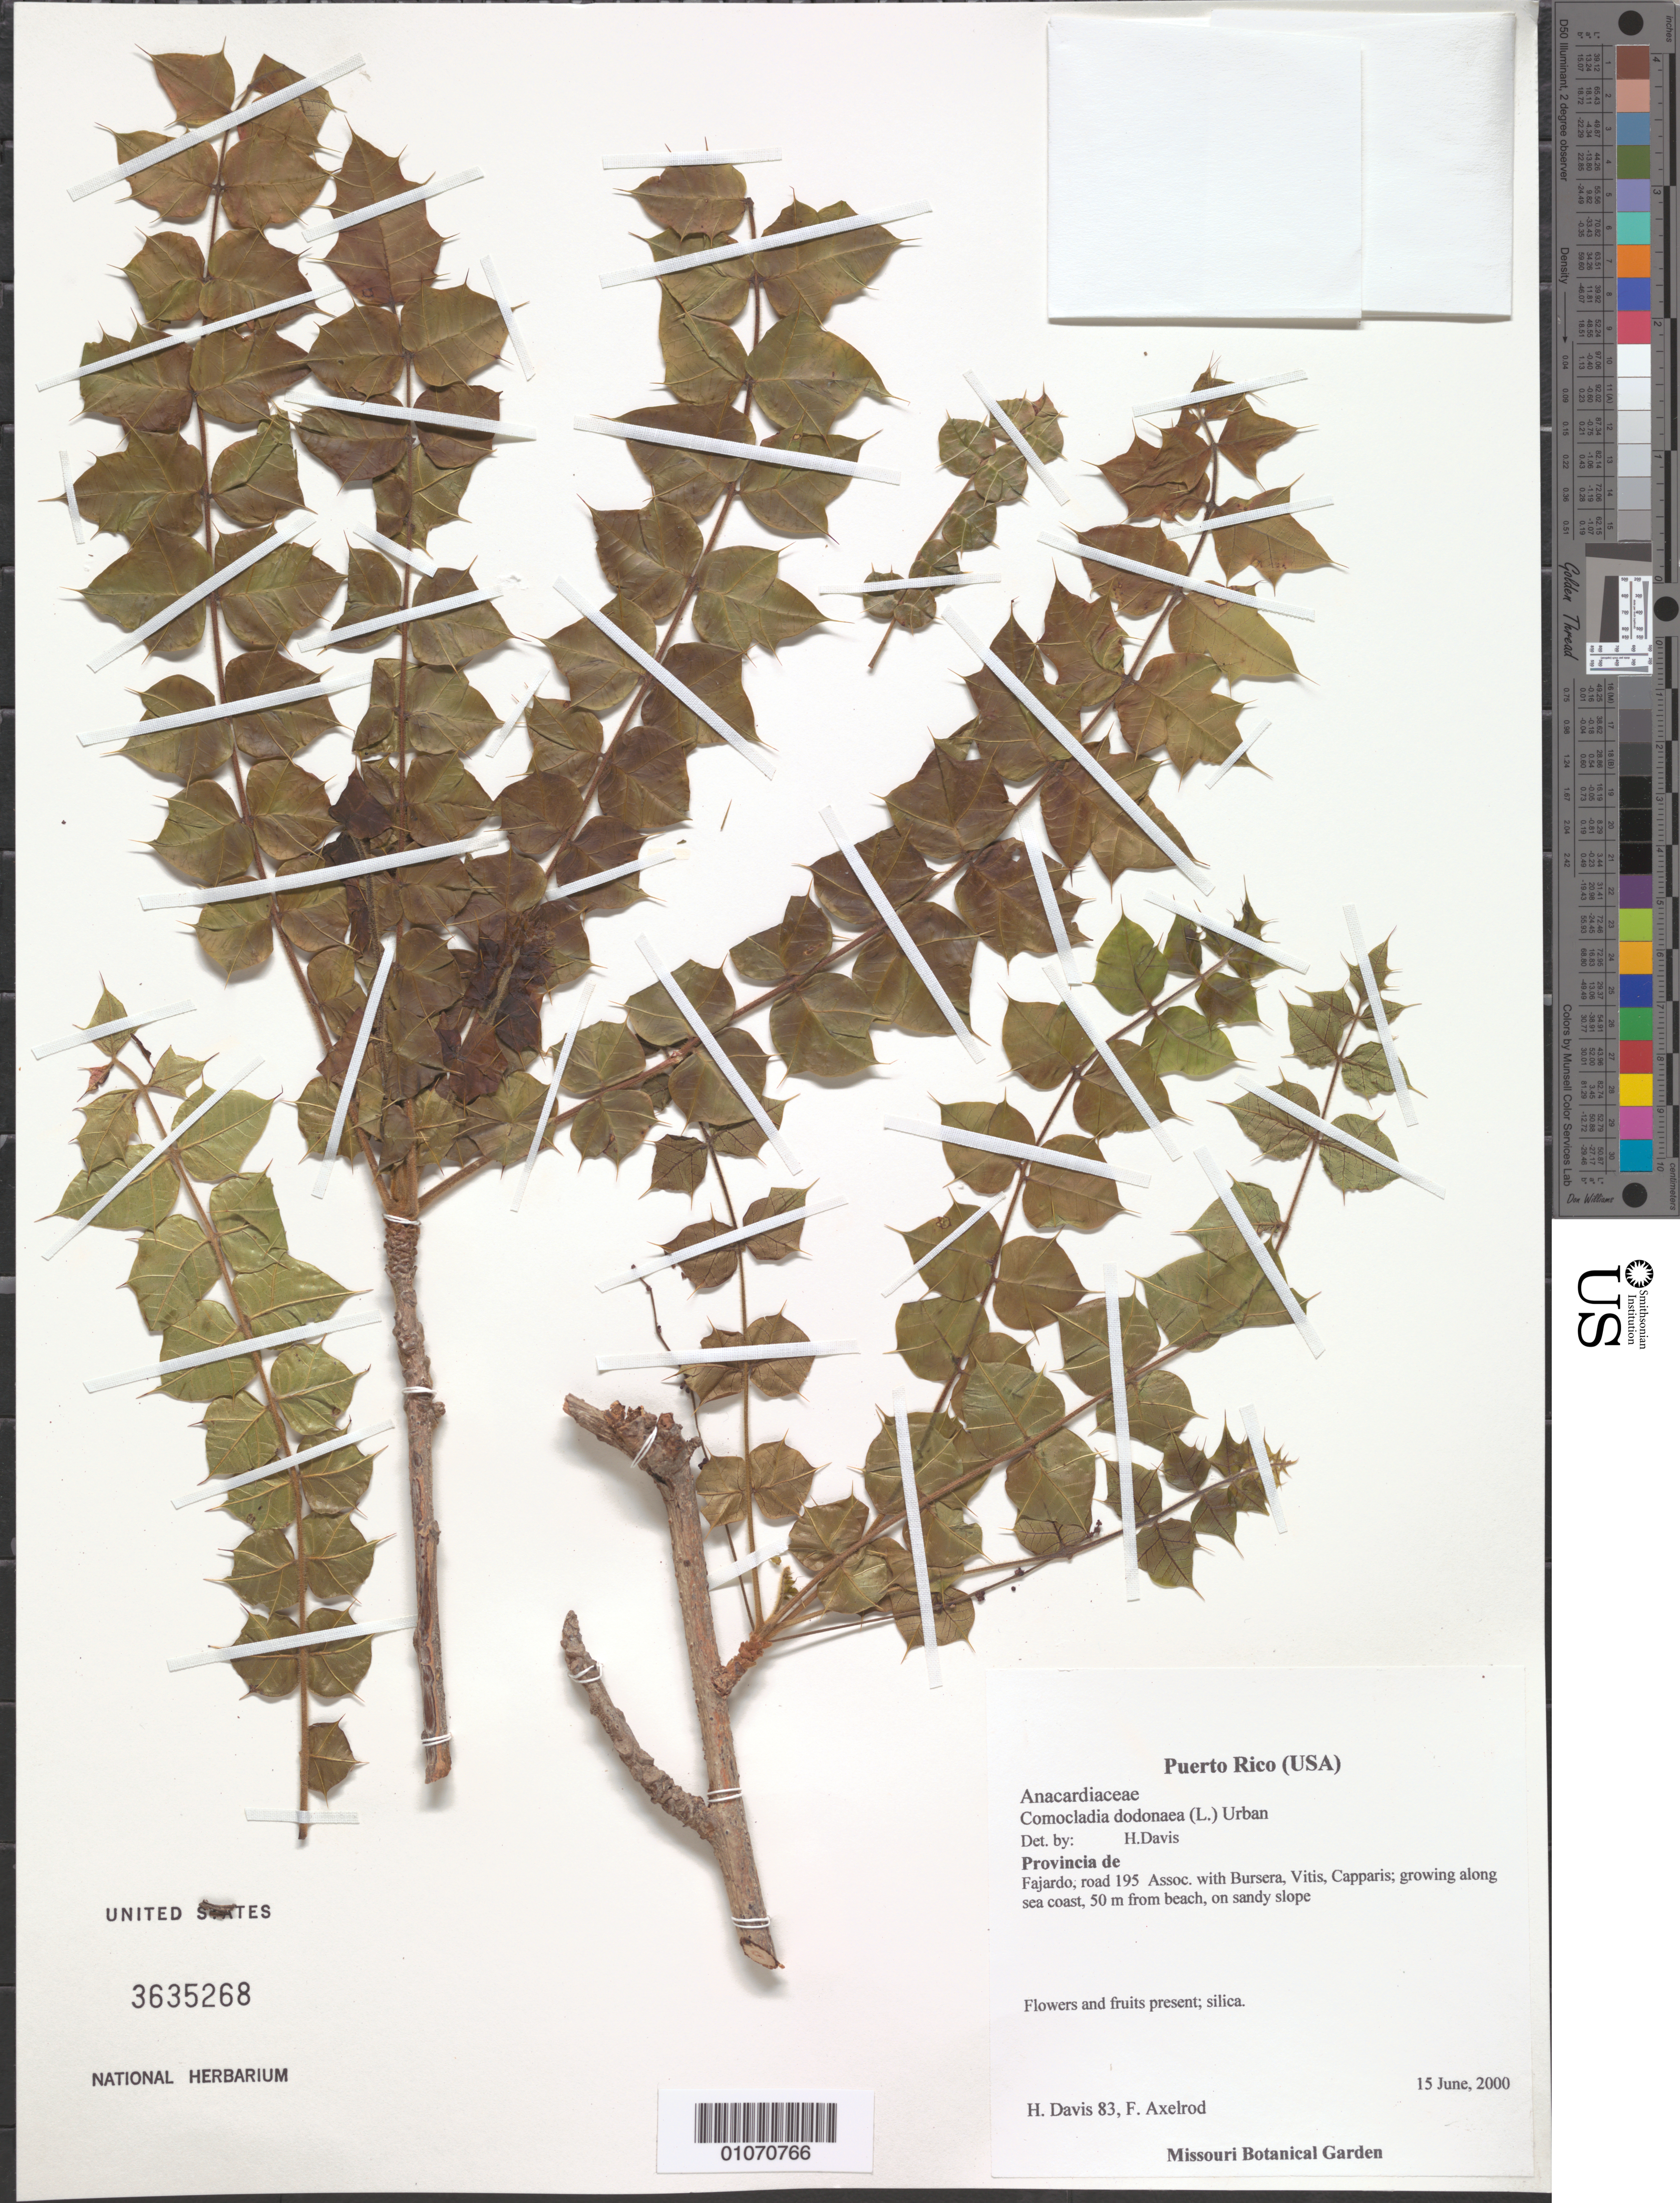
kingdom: Plantae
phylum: Tracheophyta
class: Magnoliopsida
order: Sapindales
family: Anacardiaceae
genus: Comocladia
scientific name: Comocladia dodonaea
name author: (L.) Urb.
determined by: Davis, H.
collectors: H. Davis & F. S. Axelrod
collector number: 83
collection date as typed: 15 Jun 2000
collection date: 2000-06-15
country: Puerto Rico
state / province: Fajardo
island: Puerto Rico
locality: Road 195, 50 m from beach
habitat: Growing along sea coast, 50 m from beach, on sandy slope; with Bursera, Vitis, Capparis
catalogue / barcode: US 3635268